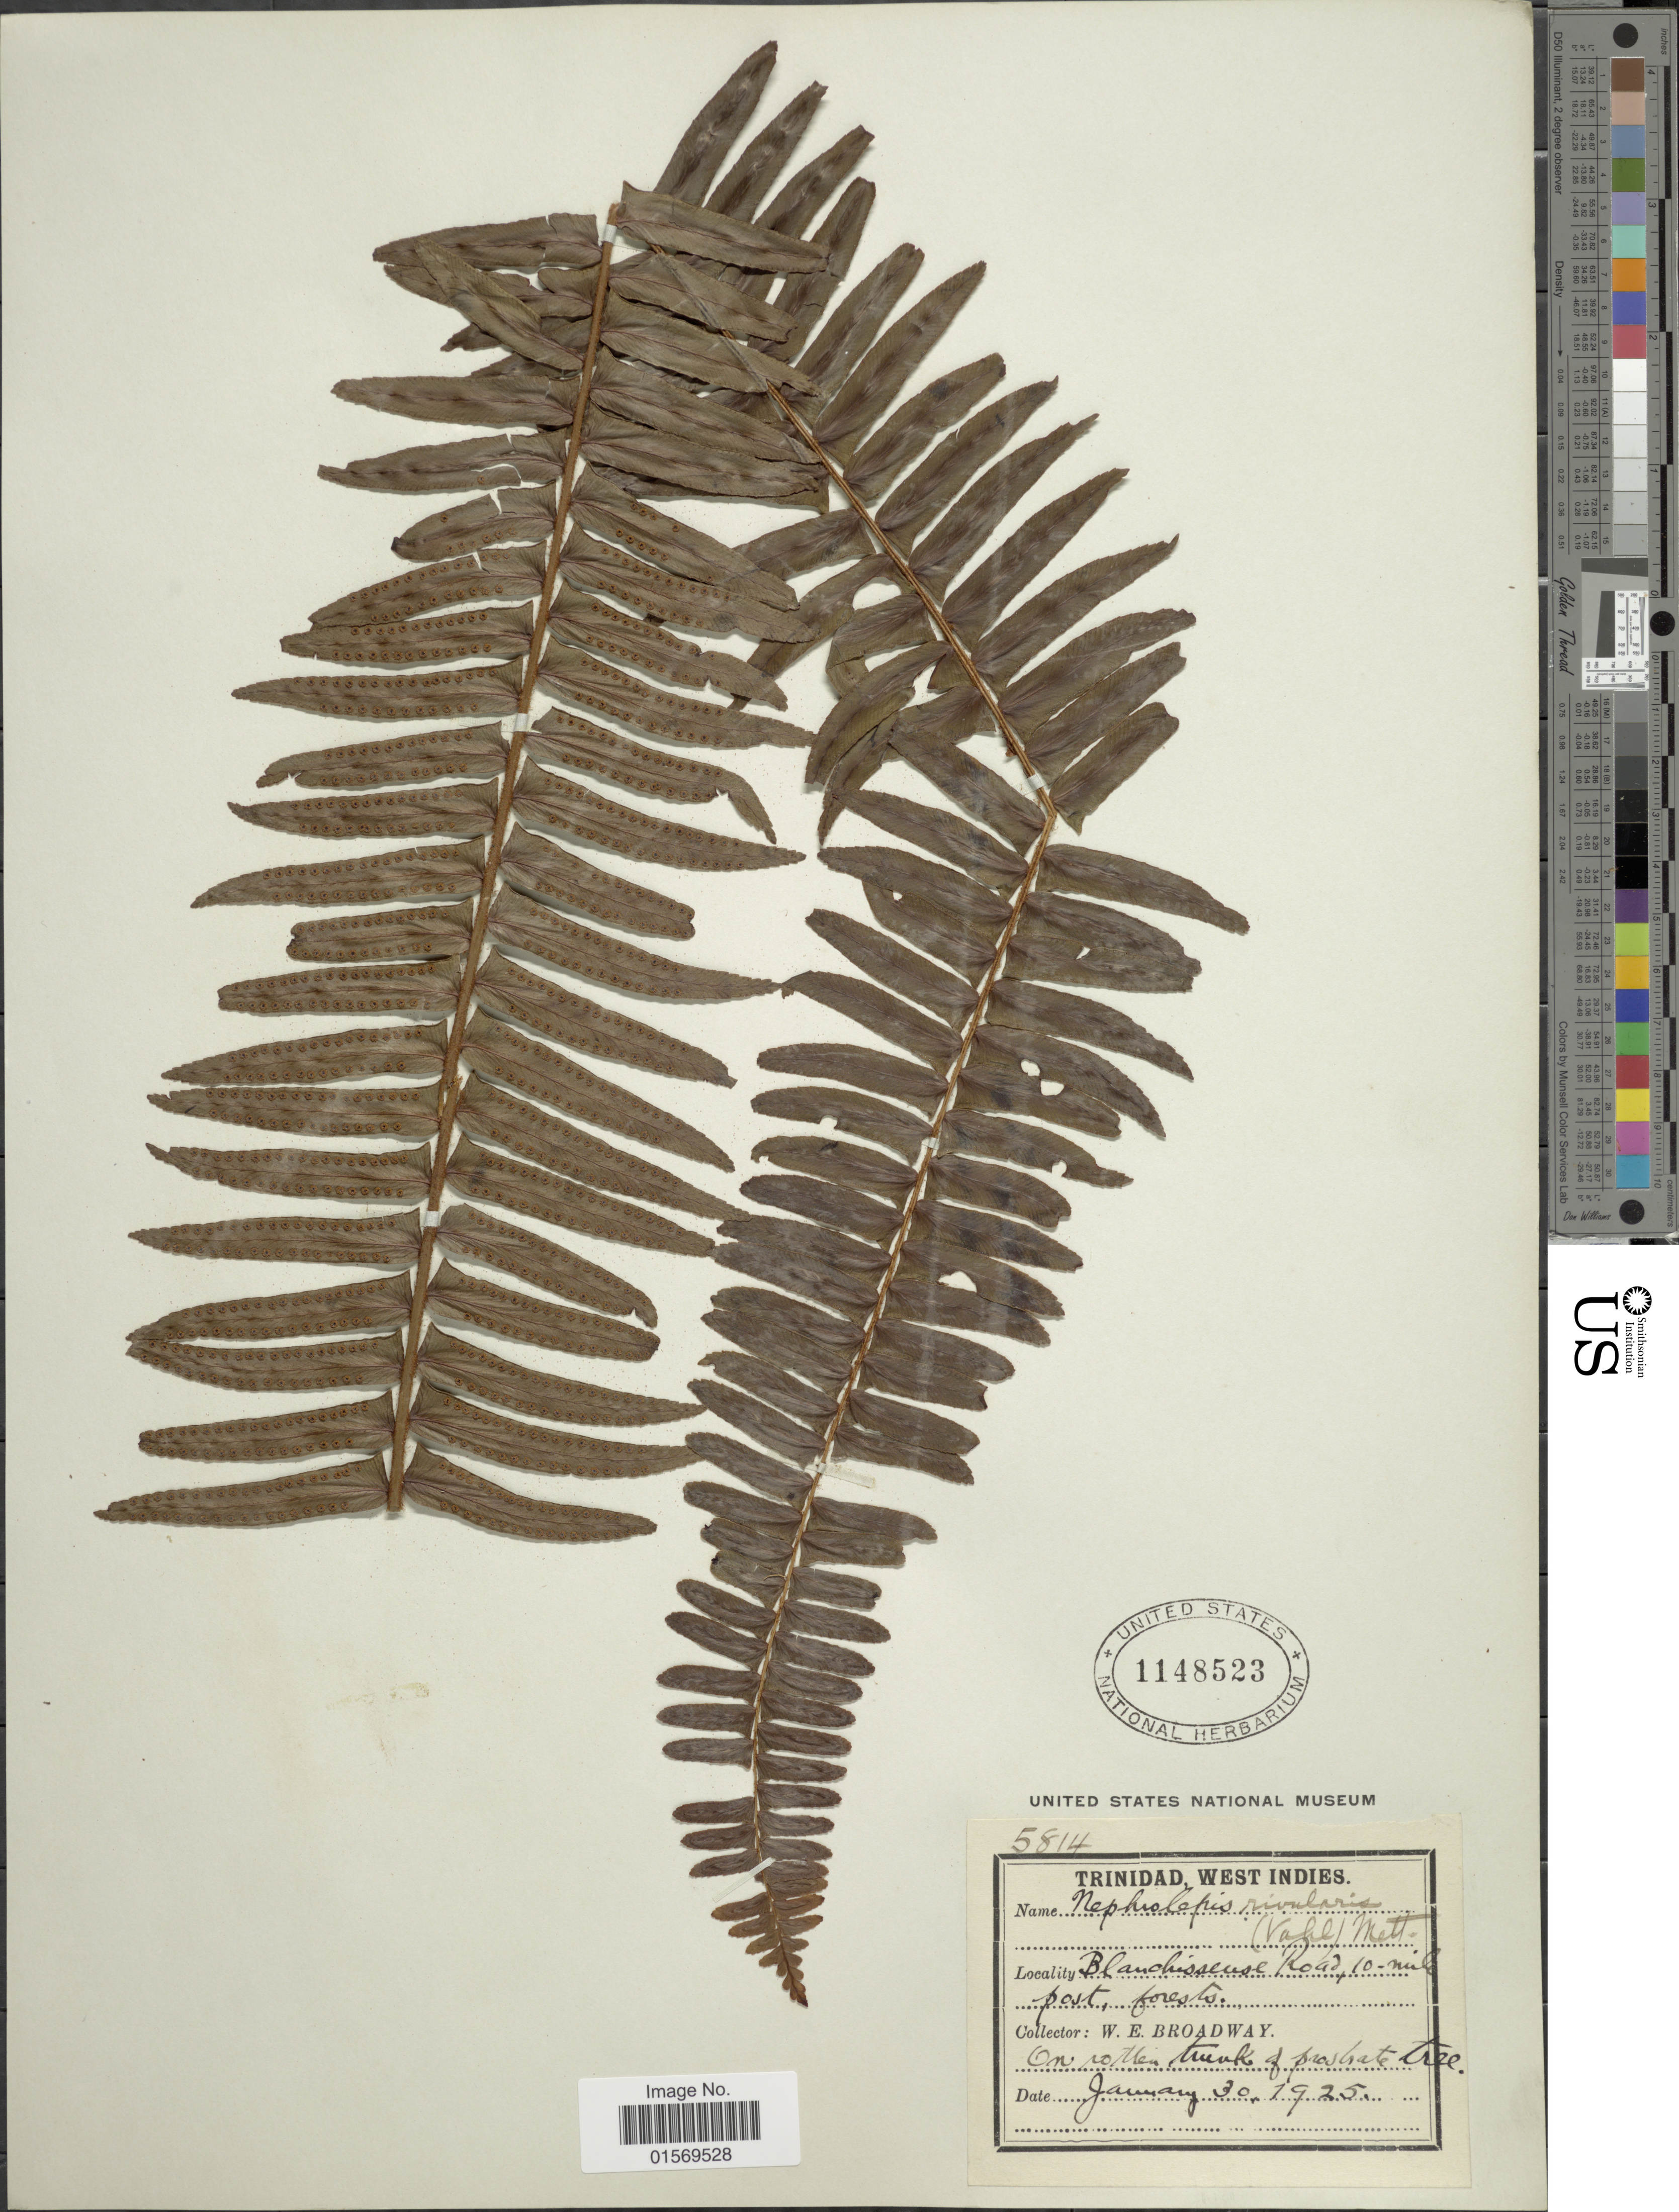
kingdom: Plantae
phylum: Tracheophyta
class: Polypodiopsida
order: Polypodiales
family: Nephrolepidaceae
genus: Nephrolepis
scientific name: Nephrolepis rivularis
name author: (Vahl) Mett. ex Krug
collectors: W. E. Broadway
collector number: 5814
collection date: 1925-01-30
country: Trinidad and Tobago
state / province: Trinidad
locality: West Indies, Blanchisseuse Road, 10-mile post. Forests.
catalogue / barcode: US 1148523